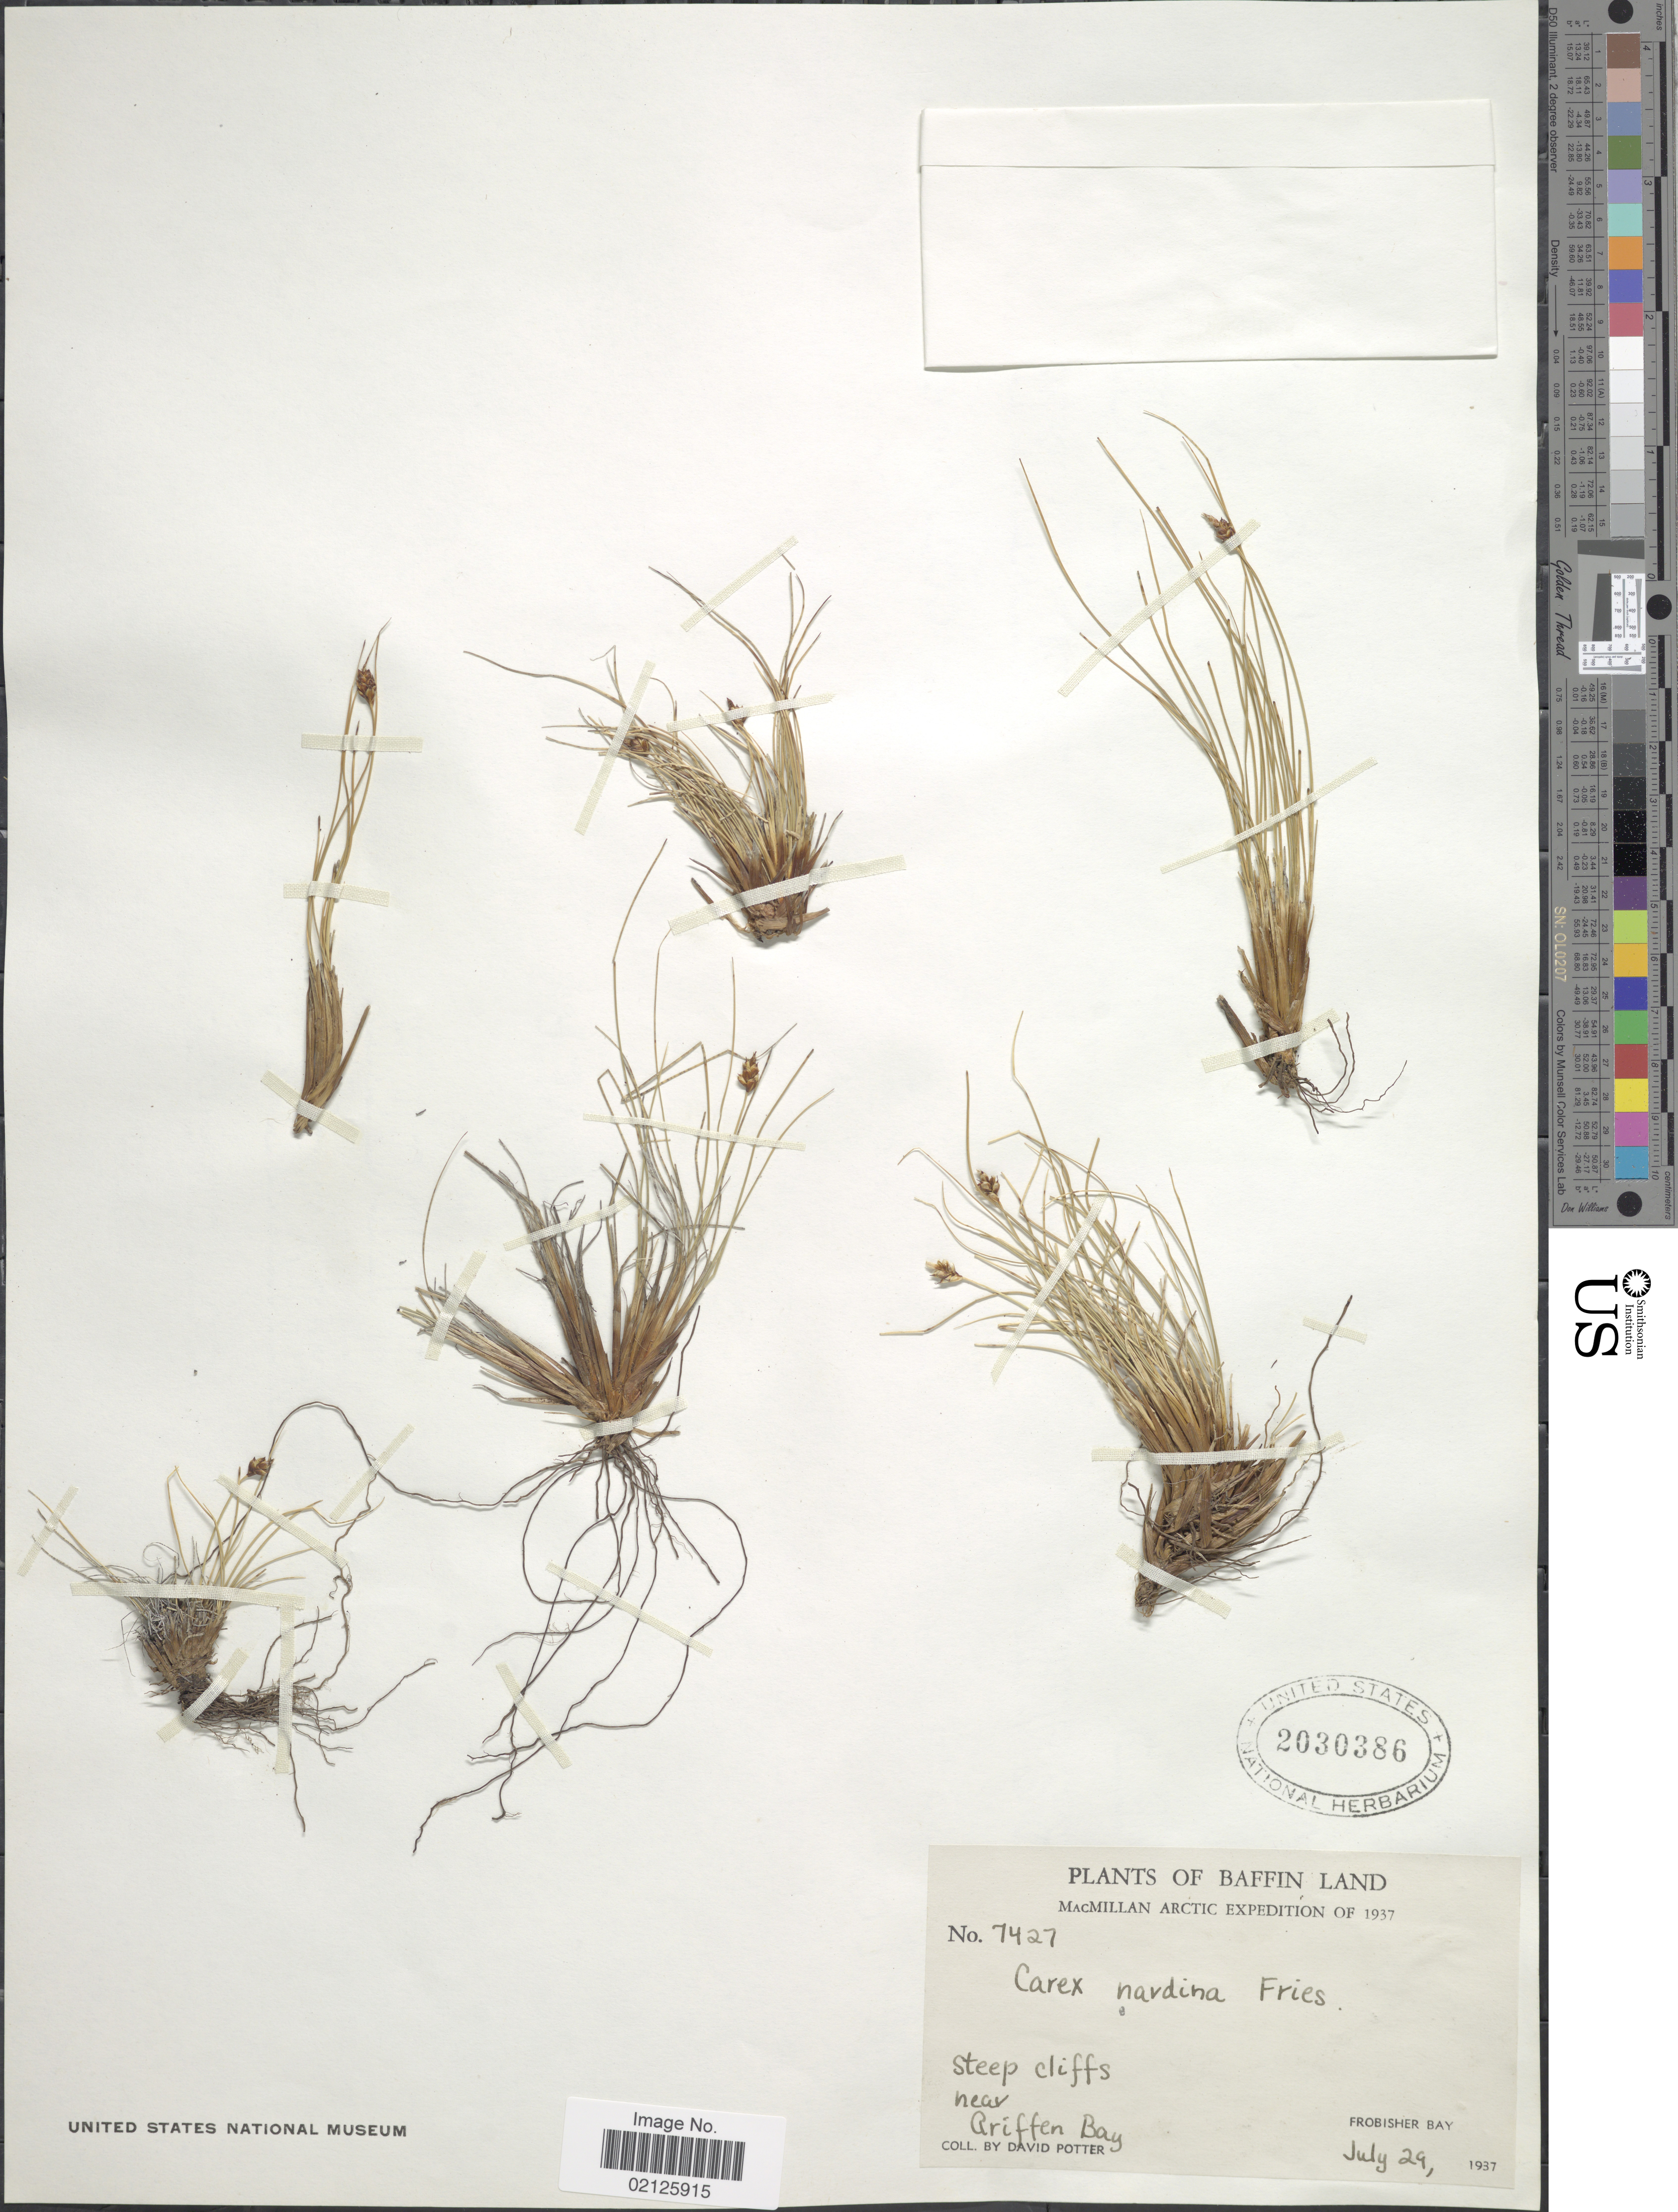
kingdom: Plantae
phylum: Tracheophyta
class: Liliopsida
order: Poales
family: Cyperaceae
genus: Carex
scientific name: Carex nardina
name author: (Hornem.) Fr.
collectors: D. Potter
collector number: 7427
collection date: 1937-07-29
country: Canada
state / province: Nunavut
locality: Baffin Land, MacMillan Arctic, Steep cliffs near Ariffen Bay, Frobisher Bay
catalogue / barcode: US 2030396